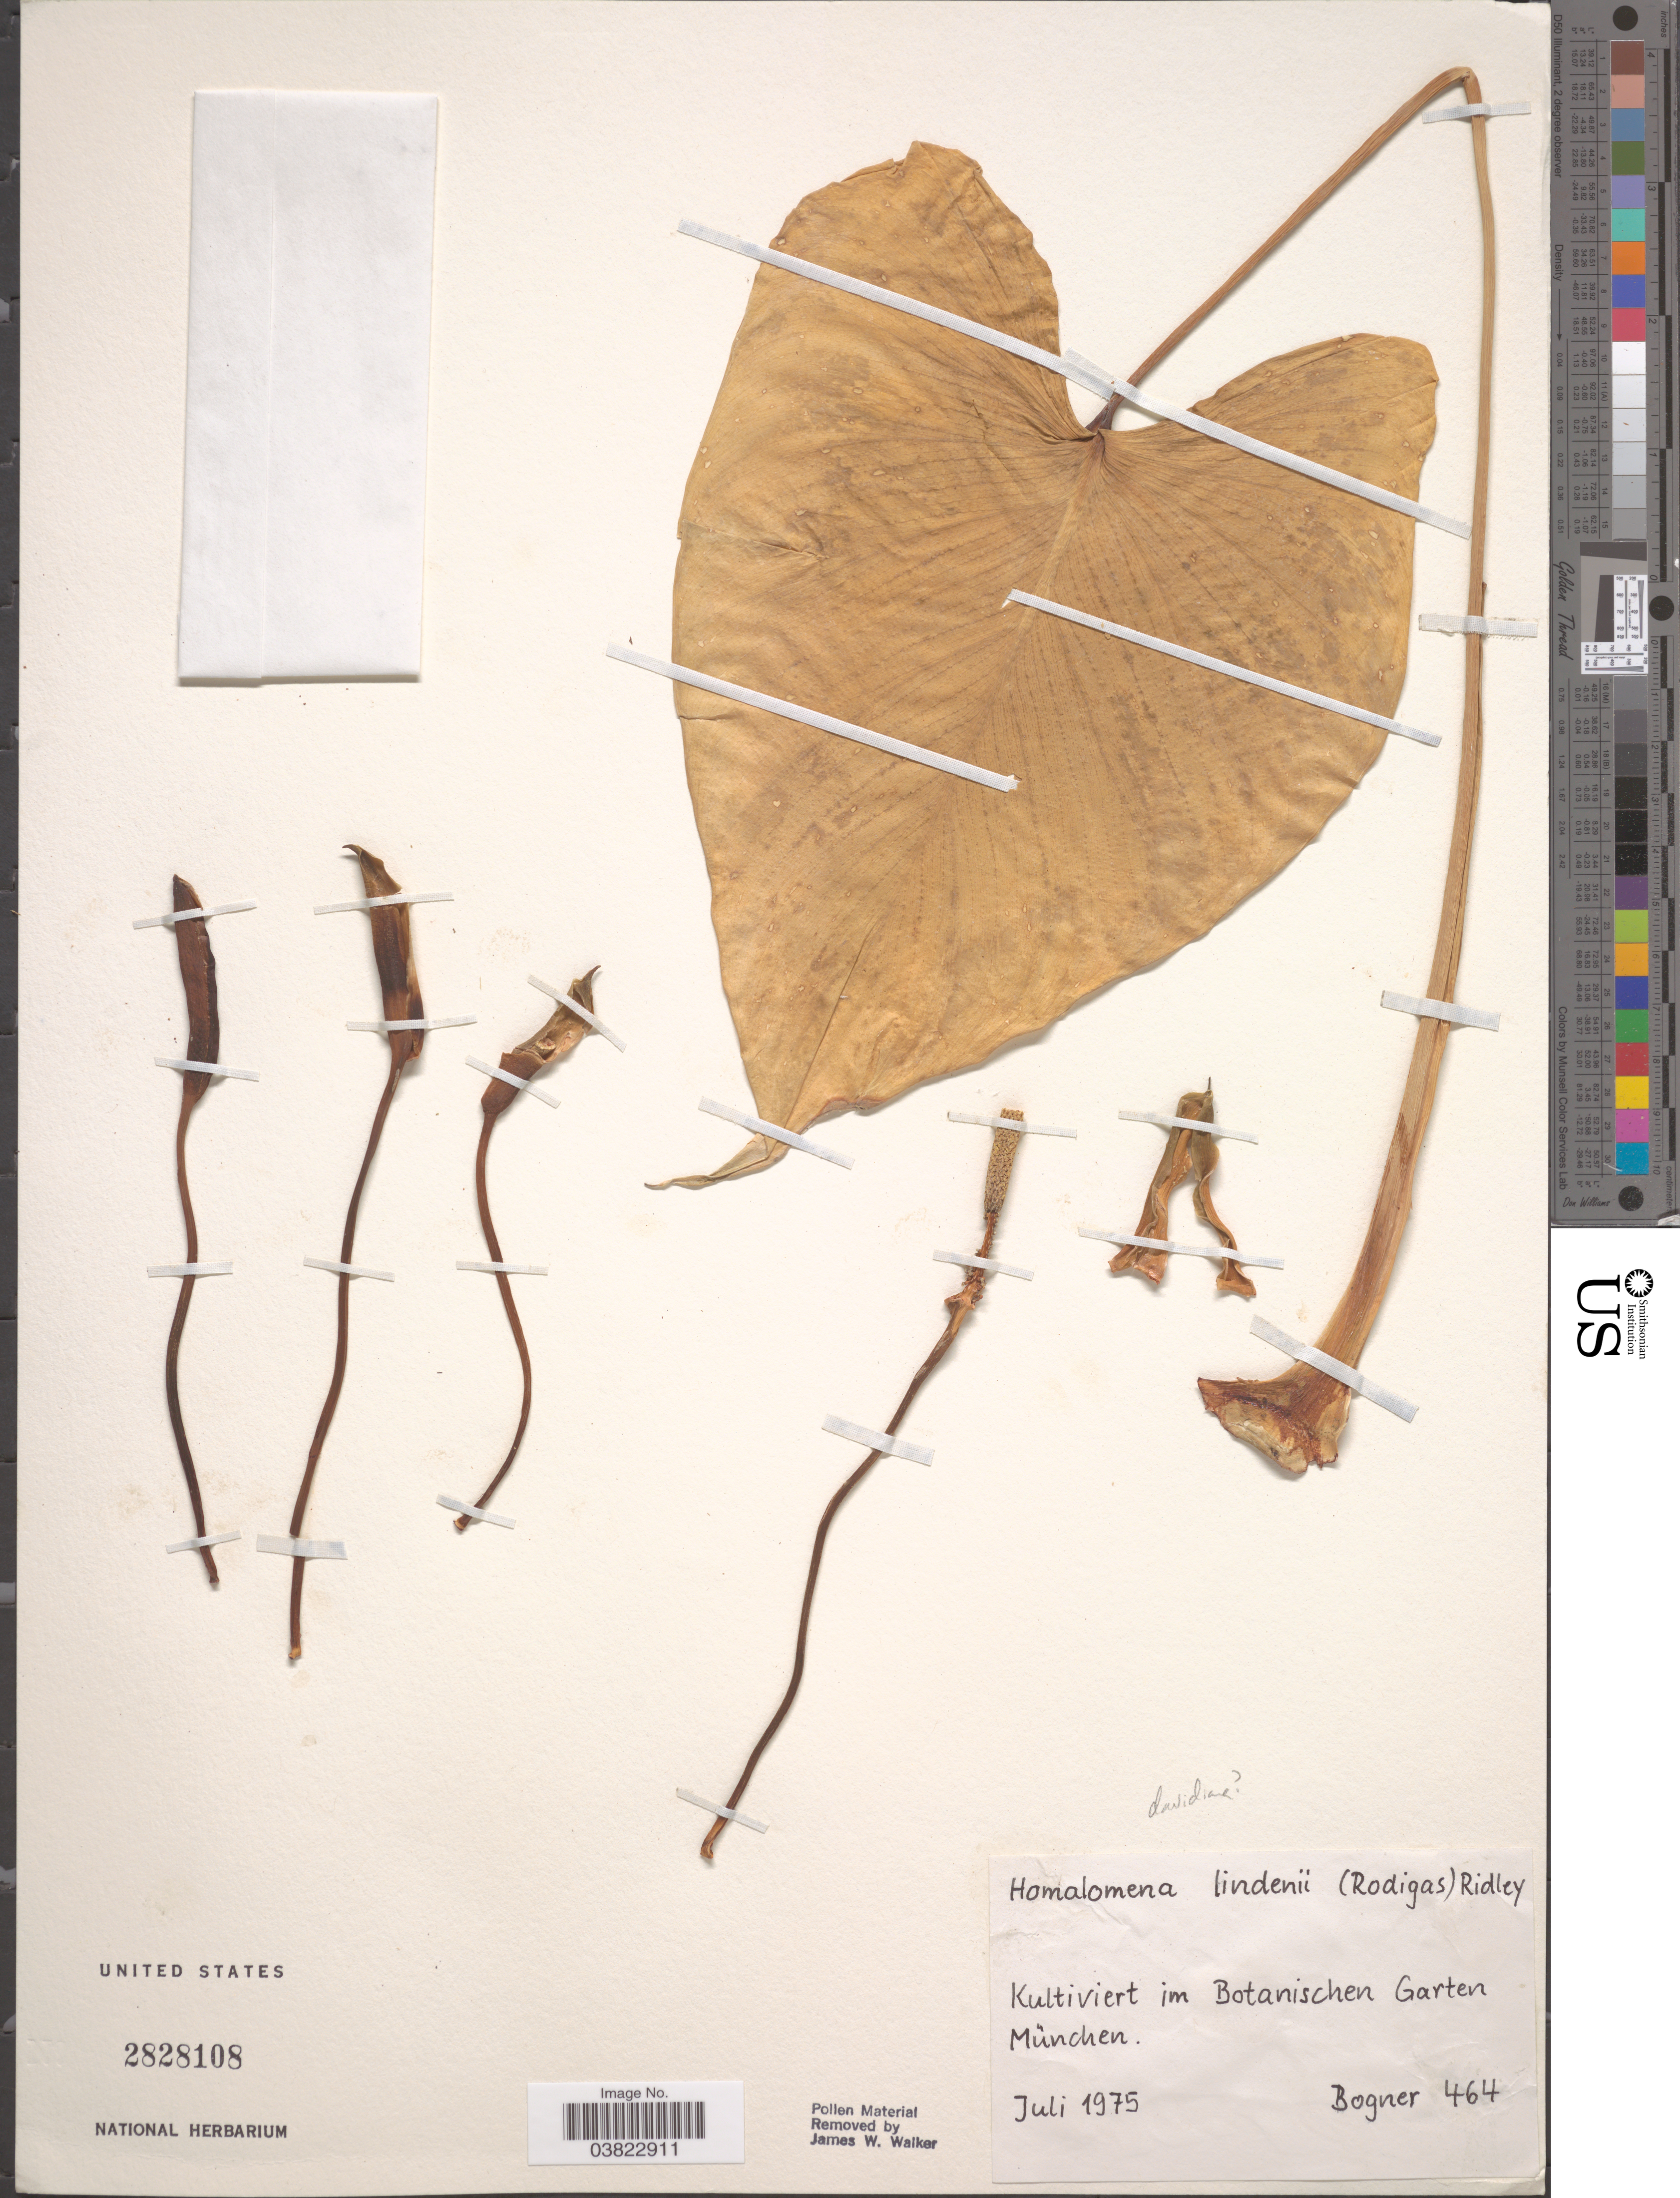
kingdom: Plantae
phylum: Tracheophyta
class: Liliopsida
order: Alismatales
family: Araceae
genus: Homalomena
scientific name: Homalomena lindenii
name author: (Rodigas) Ridl.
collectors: Bogner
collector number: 464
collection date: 1975-07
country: Germany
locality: Botanischen Garten München.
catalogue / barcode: US 2828108